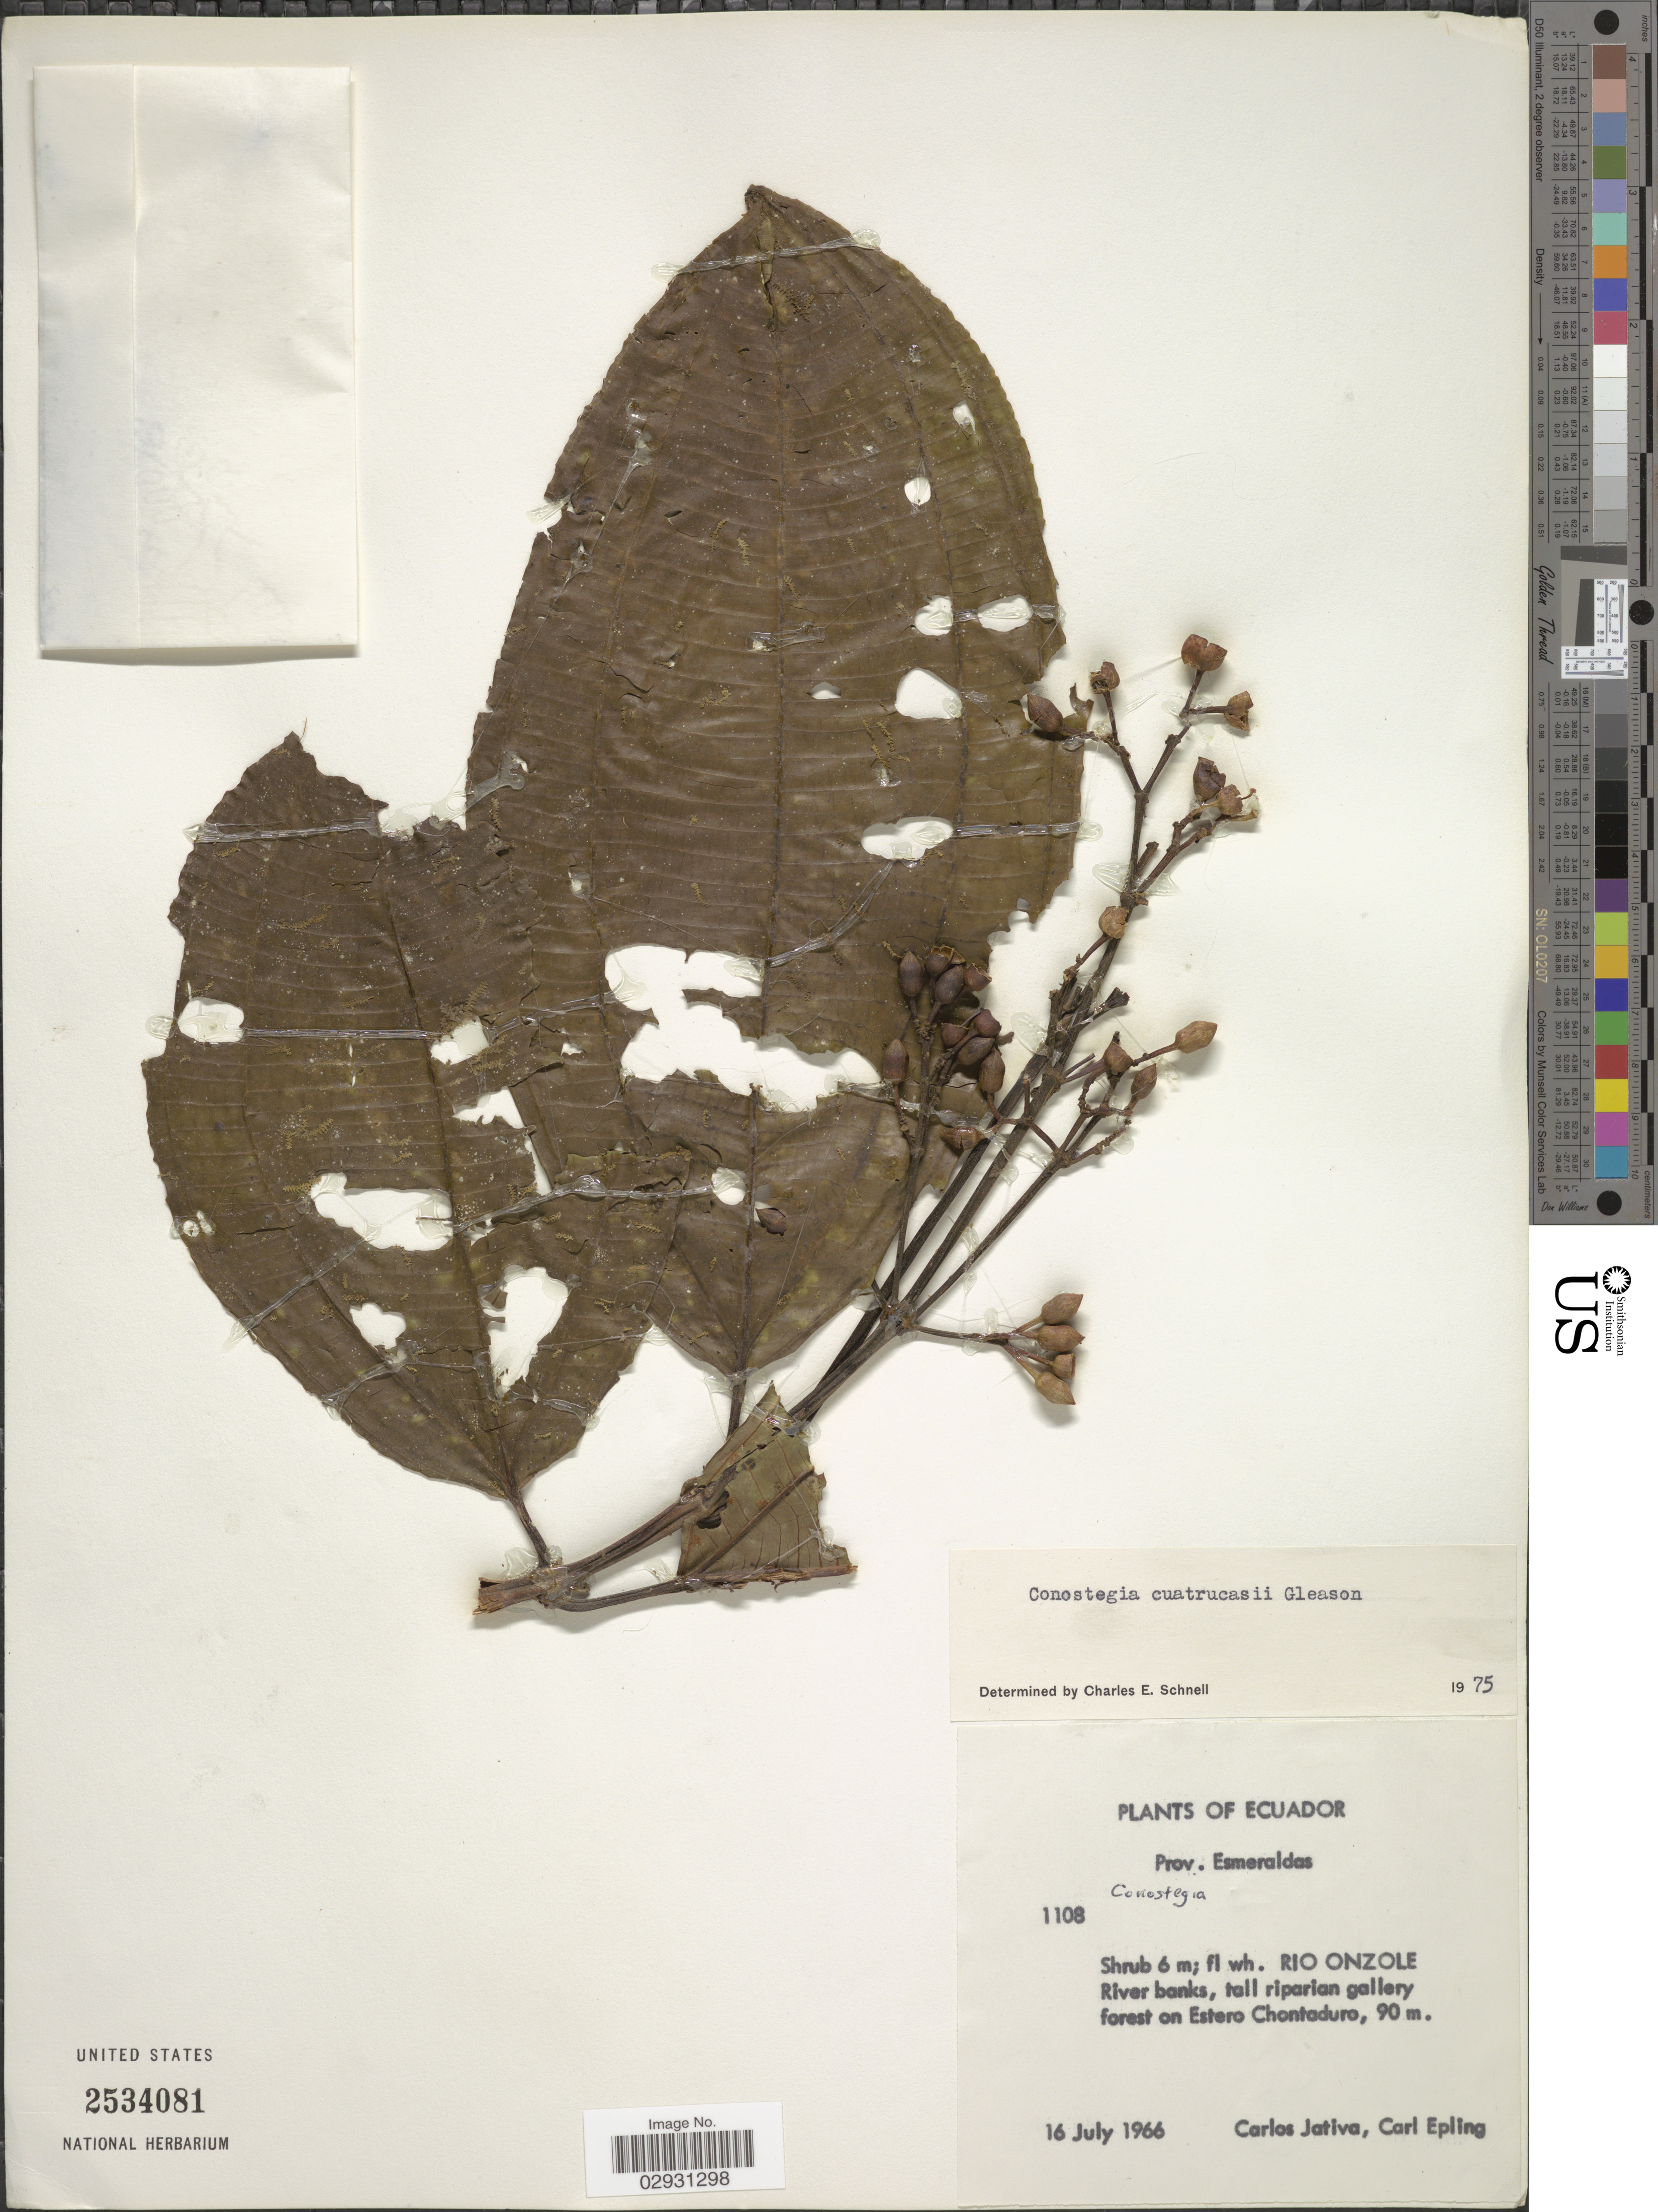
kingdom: Plantae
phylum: Tracheophyta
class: Magnoliopsida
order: Myrtales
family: Melastomataceae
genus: Conostegia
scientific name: Conostegia cuatrecasasii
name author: Gleason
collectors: C. D. Játiva & C. C. Epling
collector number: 1108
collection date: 1966-07-16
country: Ecuador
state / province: Esmeraldas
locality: Rio Onzole, River banks, tall riparian gallery forest on Estero Chontaduro.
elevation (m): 90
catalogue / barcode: US 2534081